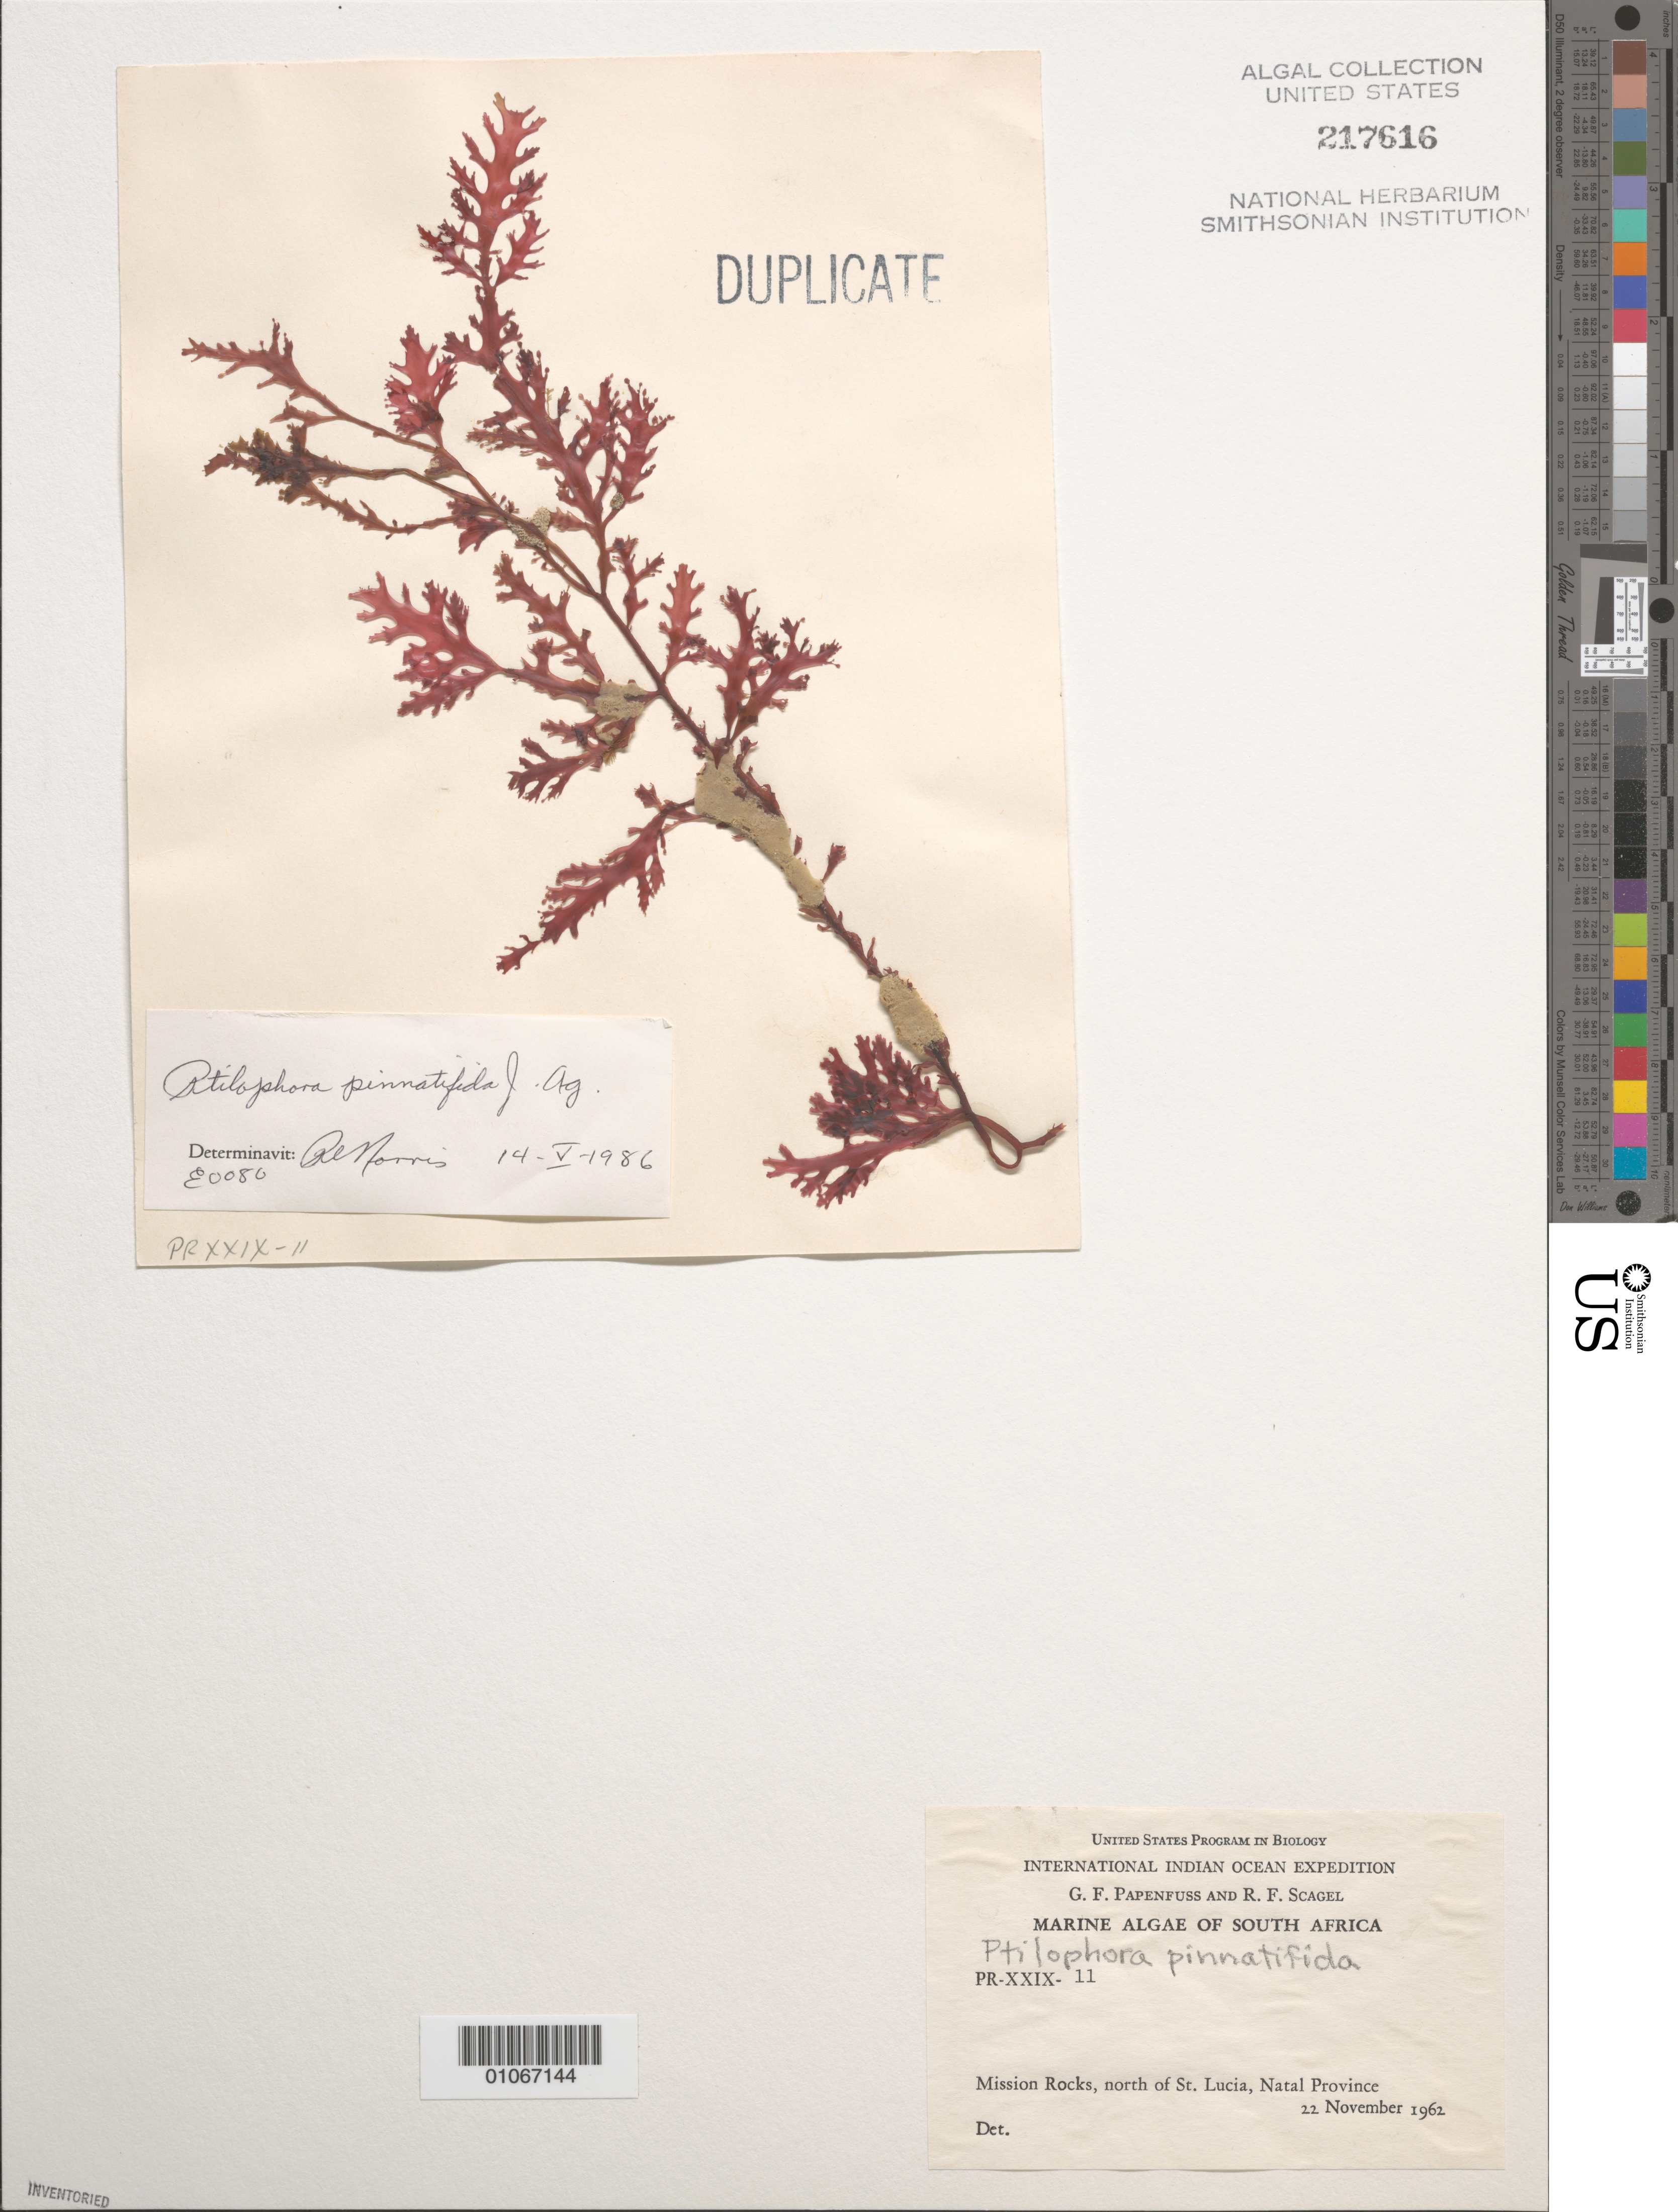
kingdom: Plantae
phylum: Rhodophyta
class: Florideophyceae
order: Gelidiales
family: Gelidiaceae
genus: Ptilophora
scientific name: Ptilophora pinnatifida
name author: J. Agardh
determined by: Norris, R. E.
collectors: G. Papenfuss & R. F. Scagel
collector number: PR-XXIX-11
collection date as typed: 22 Nov 1962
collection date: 1962-11-22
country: South Africa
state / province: KwaZulu-Natal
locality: Mission Rocks, north of St. Lucia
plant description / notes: International Indian Ocean Expedition, 1962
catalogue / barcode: US 217616